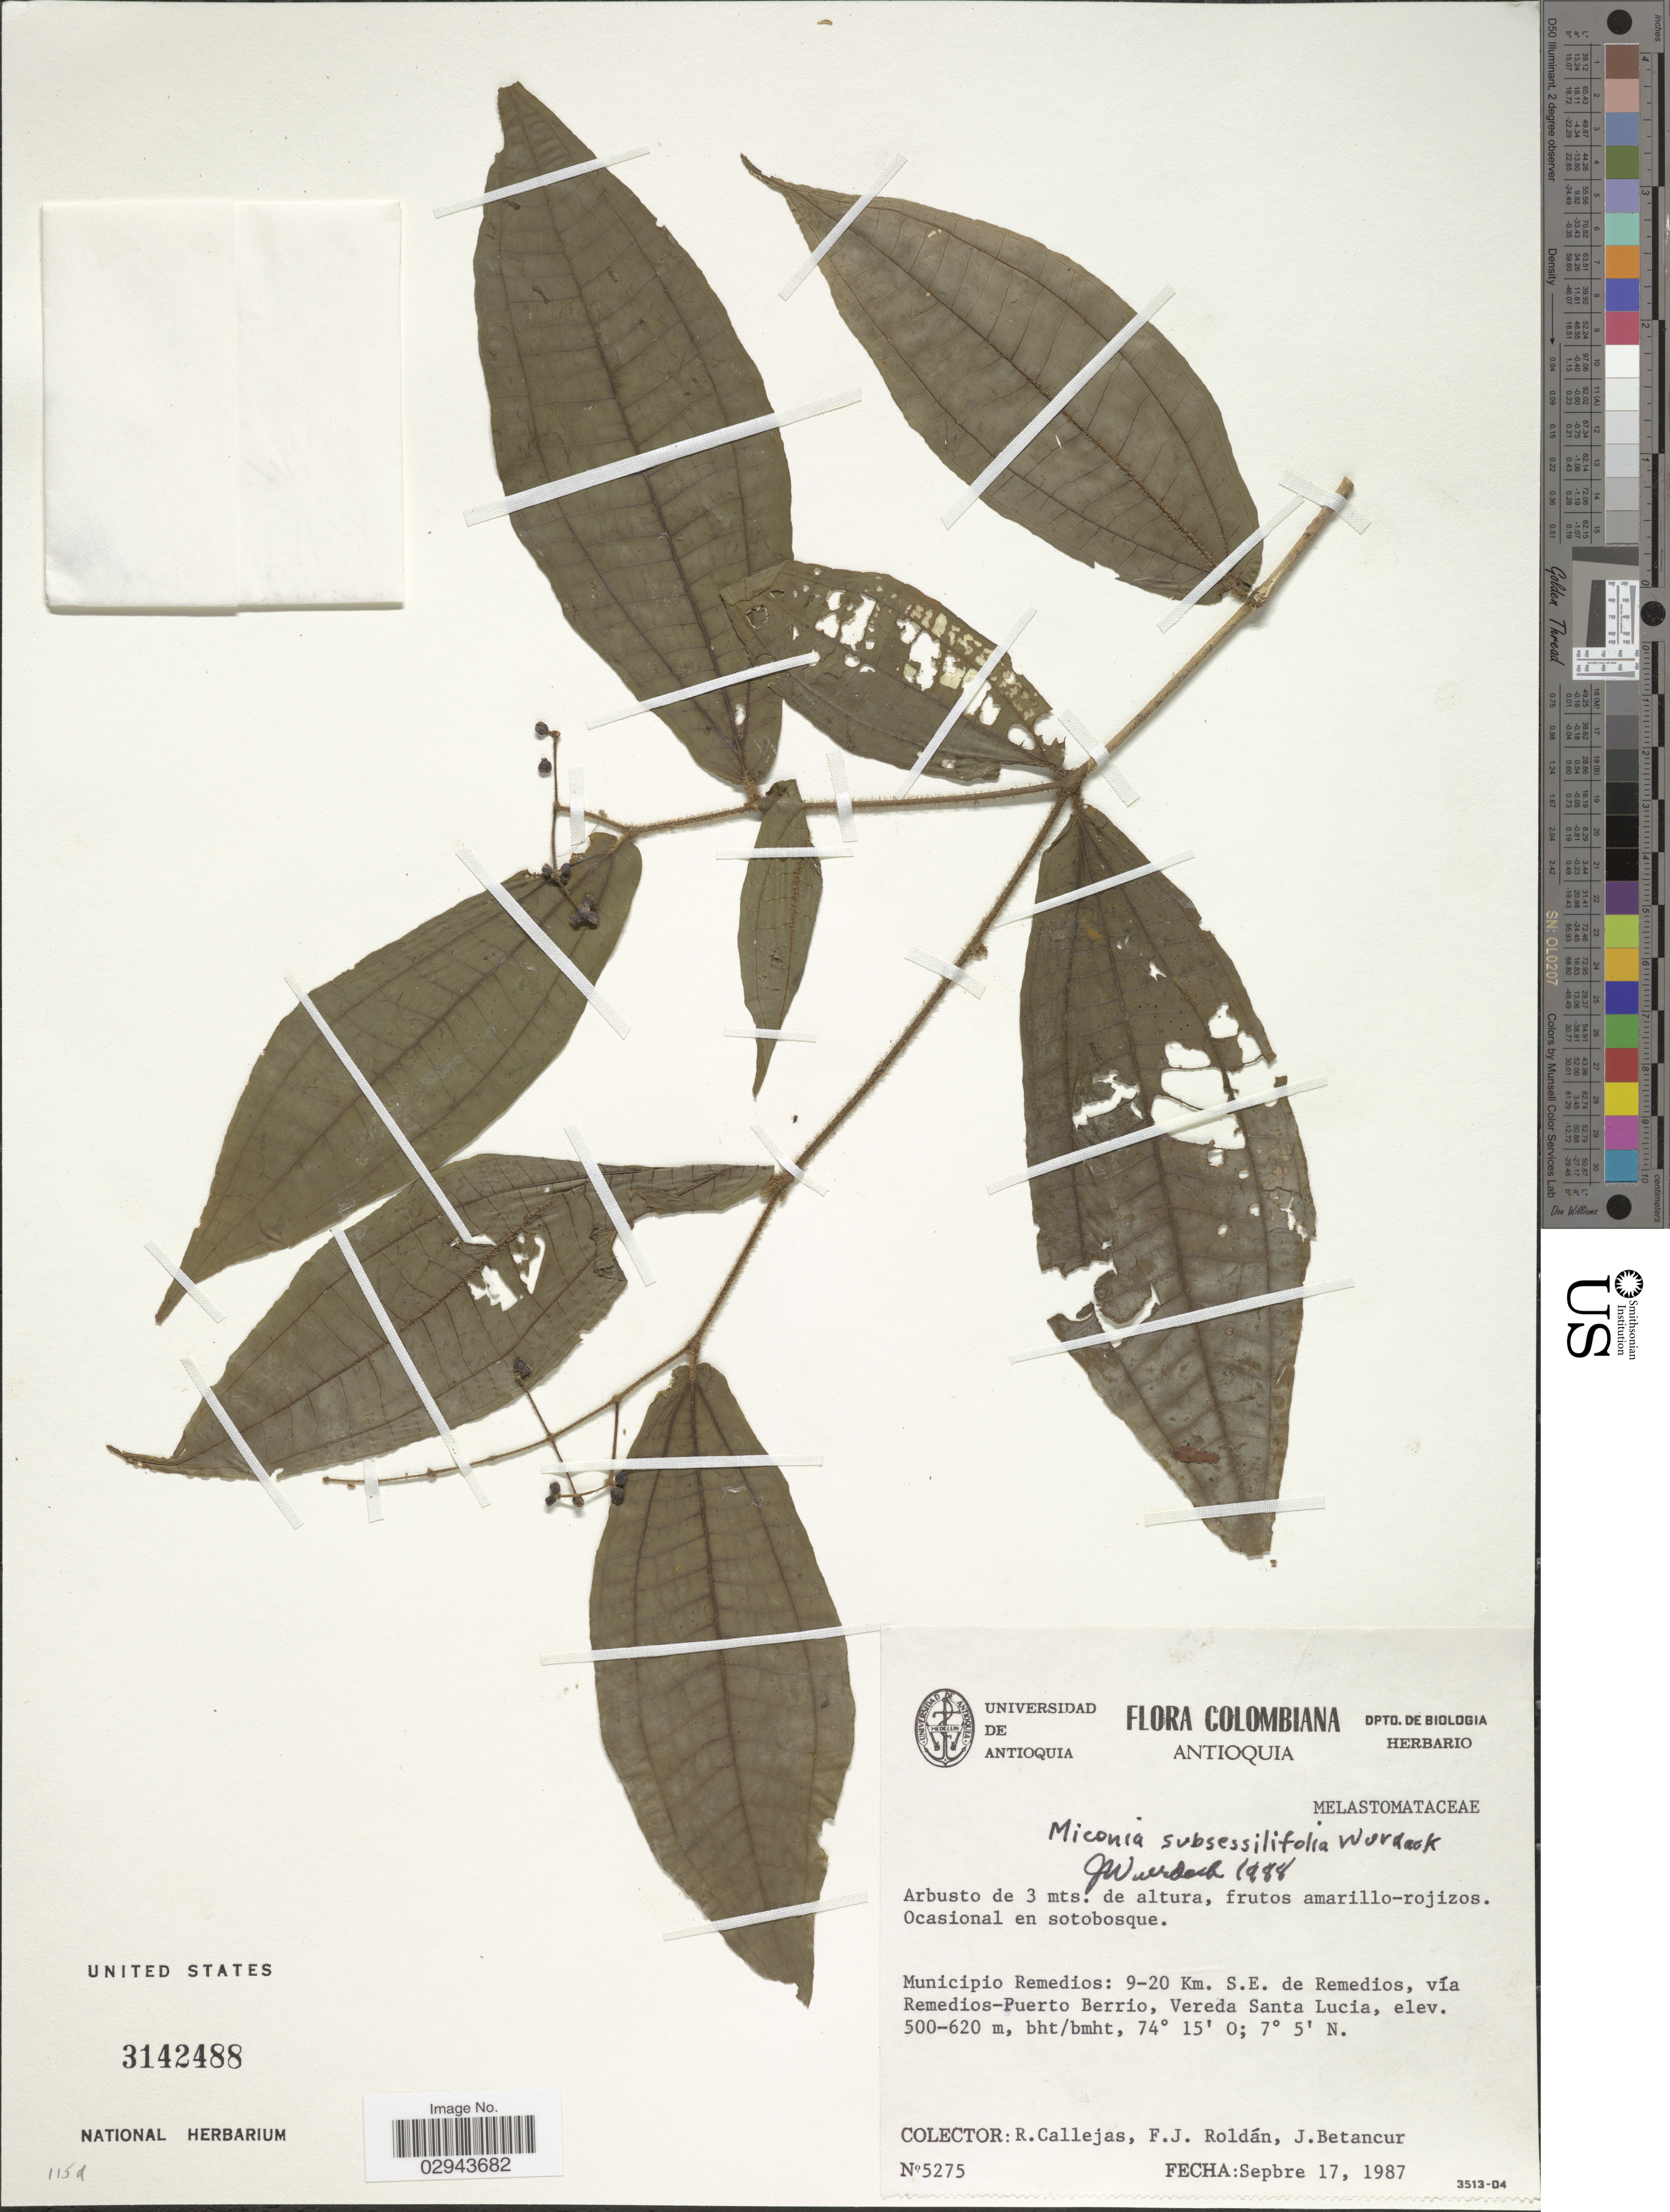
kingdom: Plantae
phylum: Tracheophyta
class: Magnoliopsida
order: Myrtales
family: Melastomataceae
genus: Miconia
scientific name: Miconia subsessilifolia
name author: Wurdack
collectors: R. Callejas, F. J. Roldán & J. Betancur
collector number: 5272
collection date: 1987-09-17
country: Colombia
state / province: Antioquia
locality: Municipio Remedios: 9-20 Km. S.E. de Remedios, vía Remedios-Puerto Berrioa, Vereda Santa Lucia.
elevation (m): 500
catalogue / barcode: US 3142488